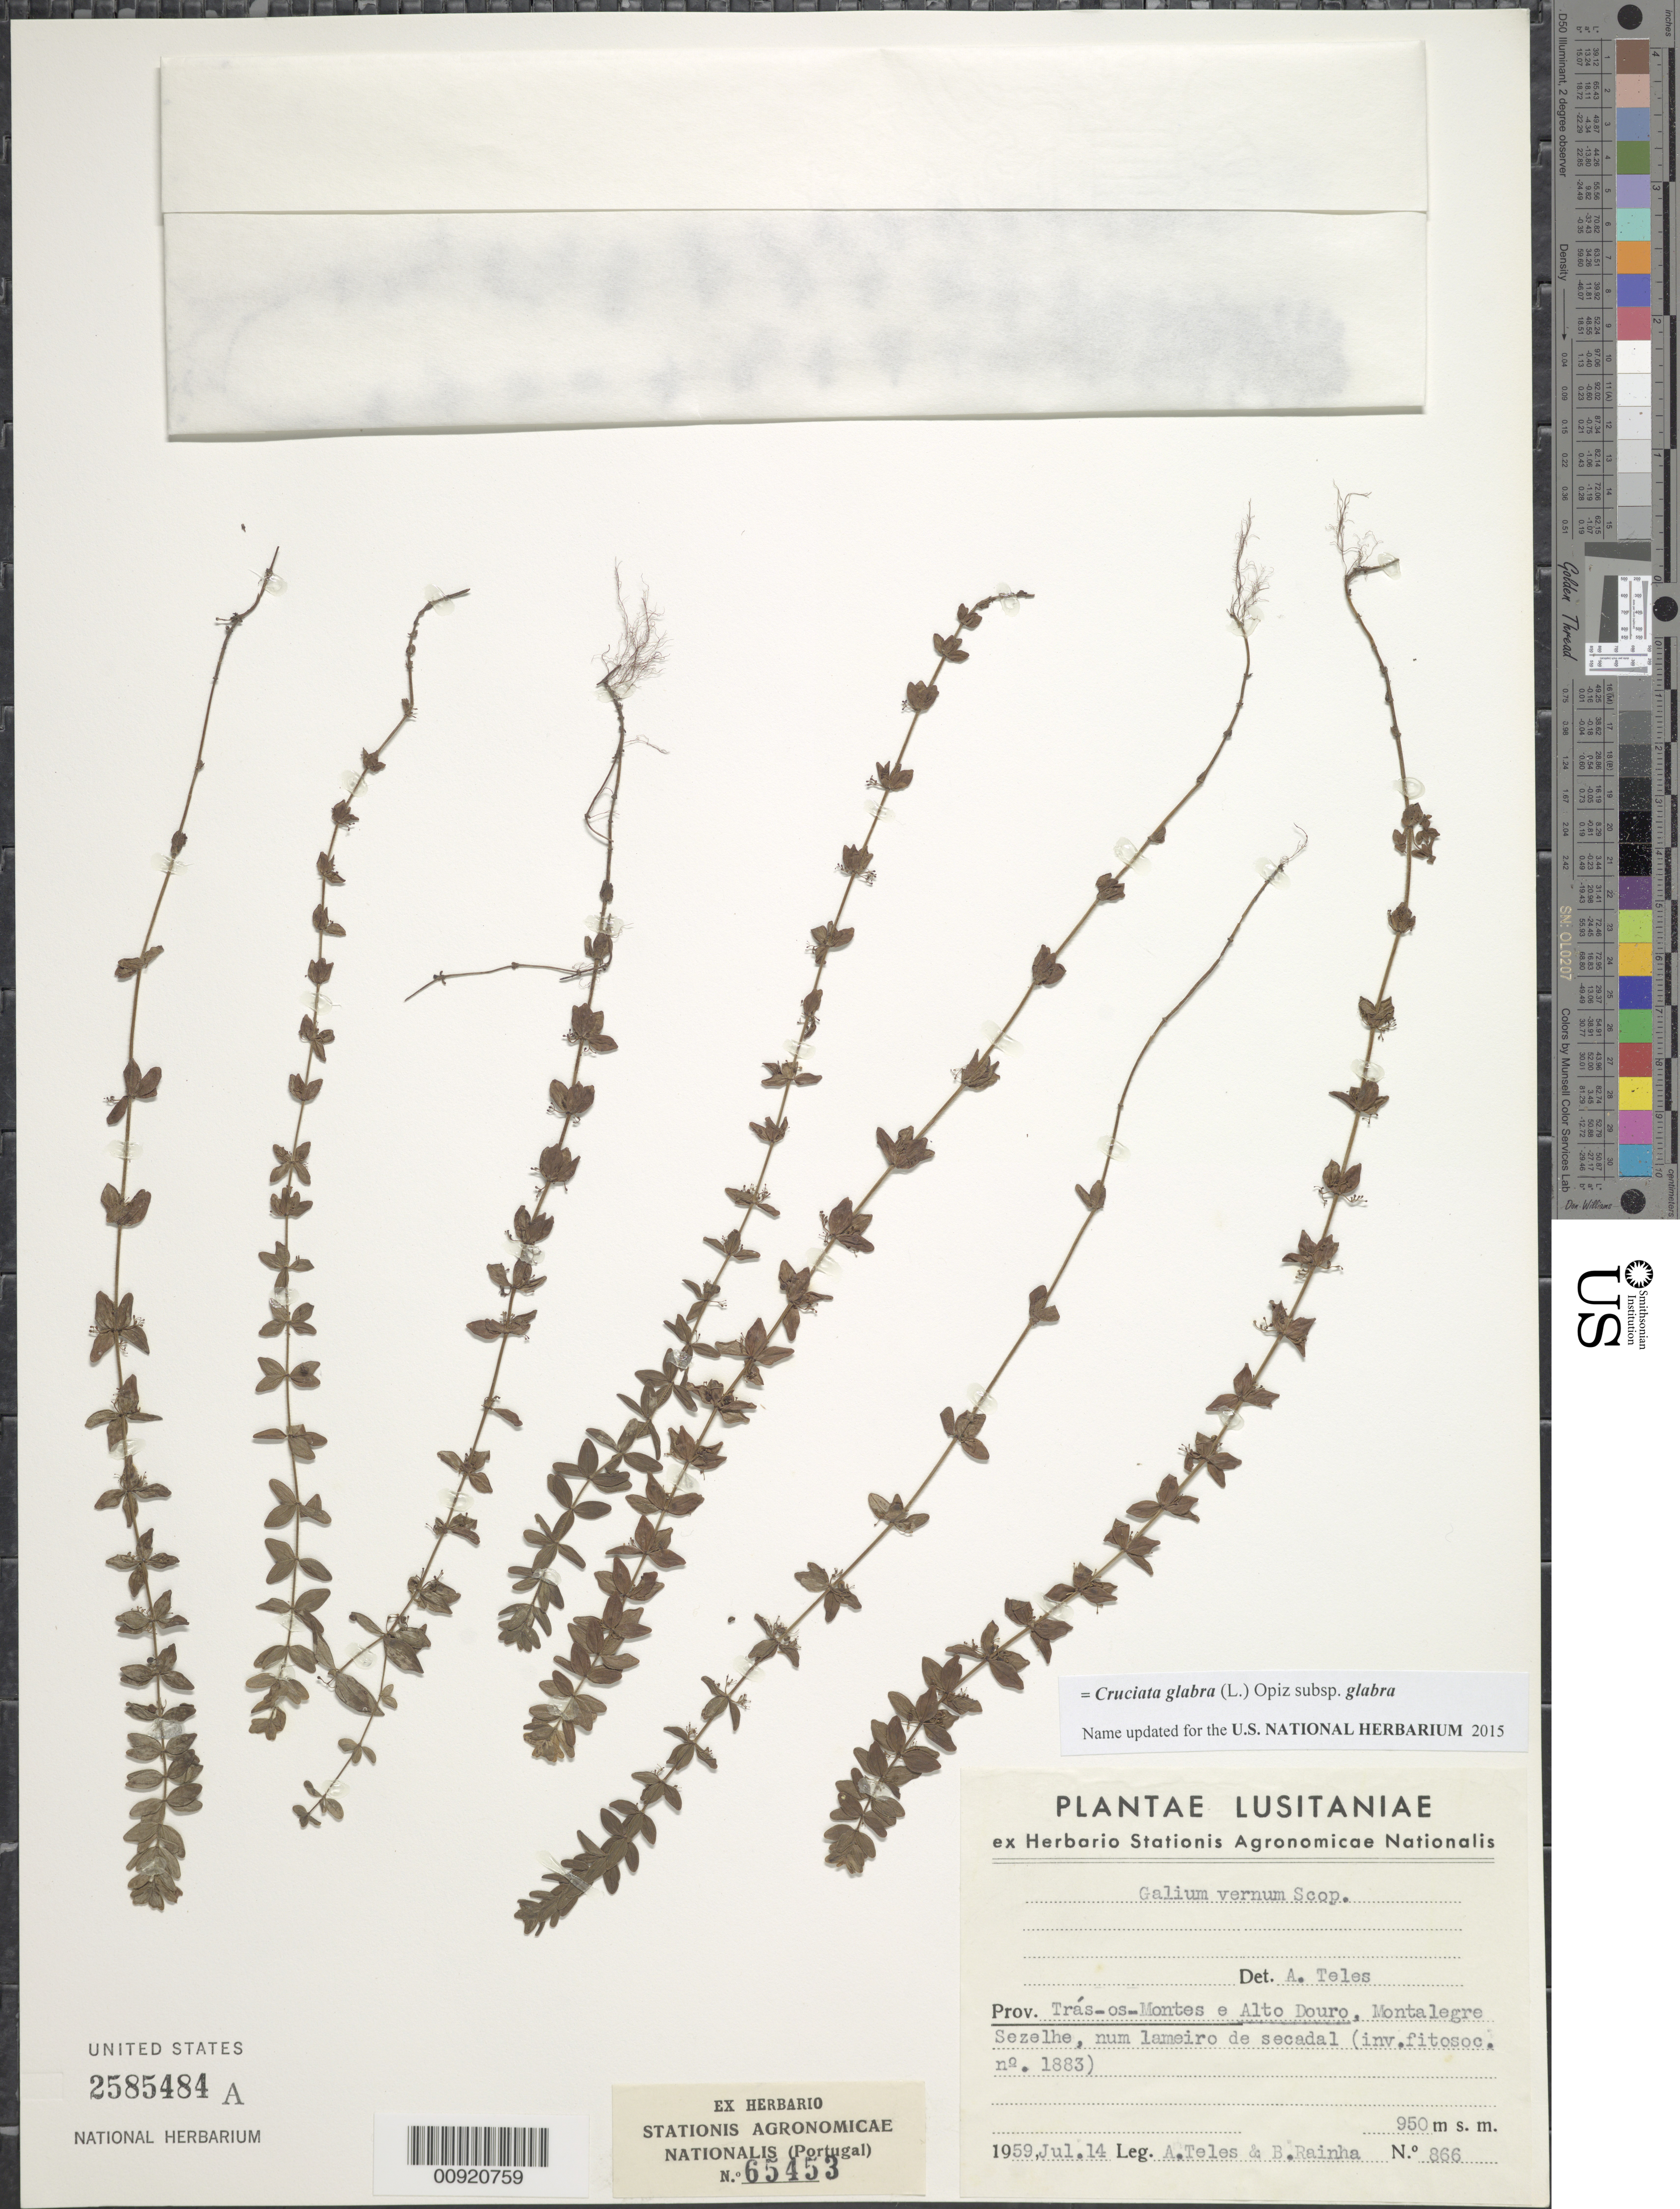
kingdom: Plantae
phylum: Tracheophyta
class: Magnoliopsida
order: Gentianales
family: Rubiaceae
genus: Galium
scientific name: Galium verum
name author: L.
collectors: B. Rainha & A. Teles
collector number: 866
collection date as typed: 14 Jul 1959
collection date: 1959-07-14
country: Portugal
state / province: Vila Real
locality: Trás-os-Montes e Alto Douro, Montalegre Sezelhe, num lameiro de secadal (inv.fitosoc. No. 1883)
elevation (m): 950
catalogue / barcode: US 2585484